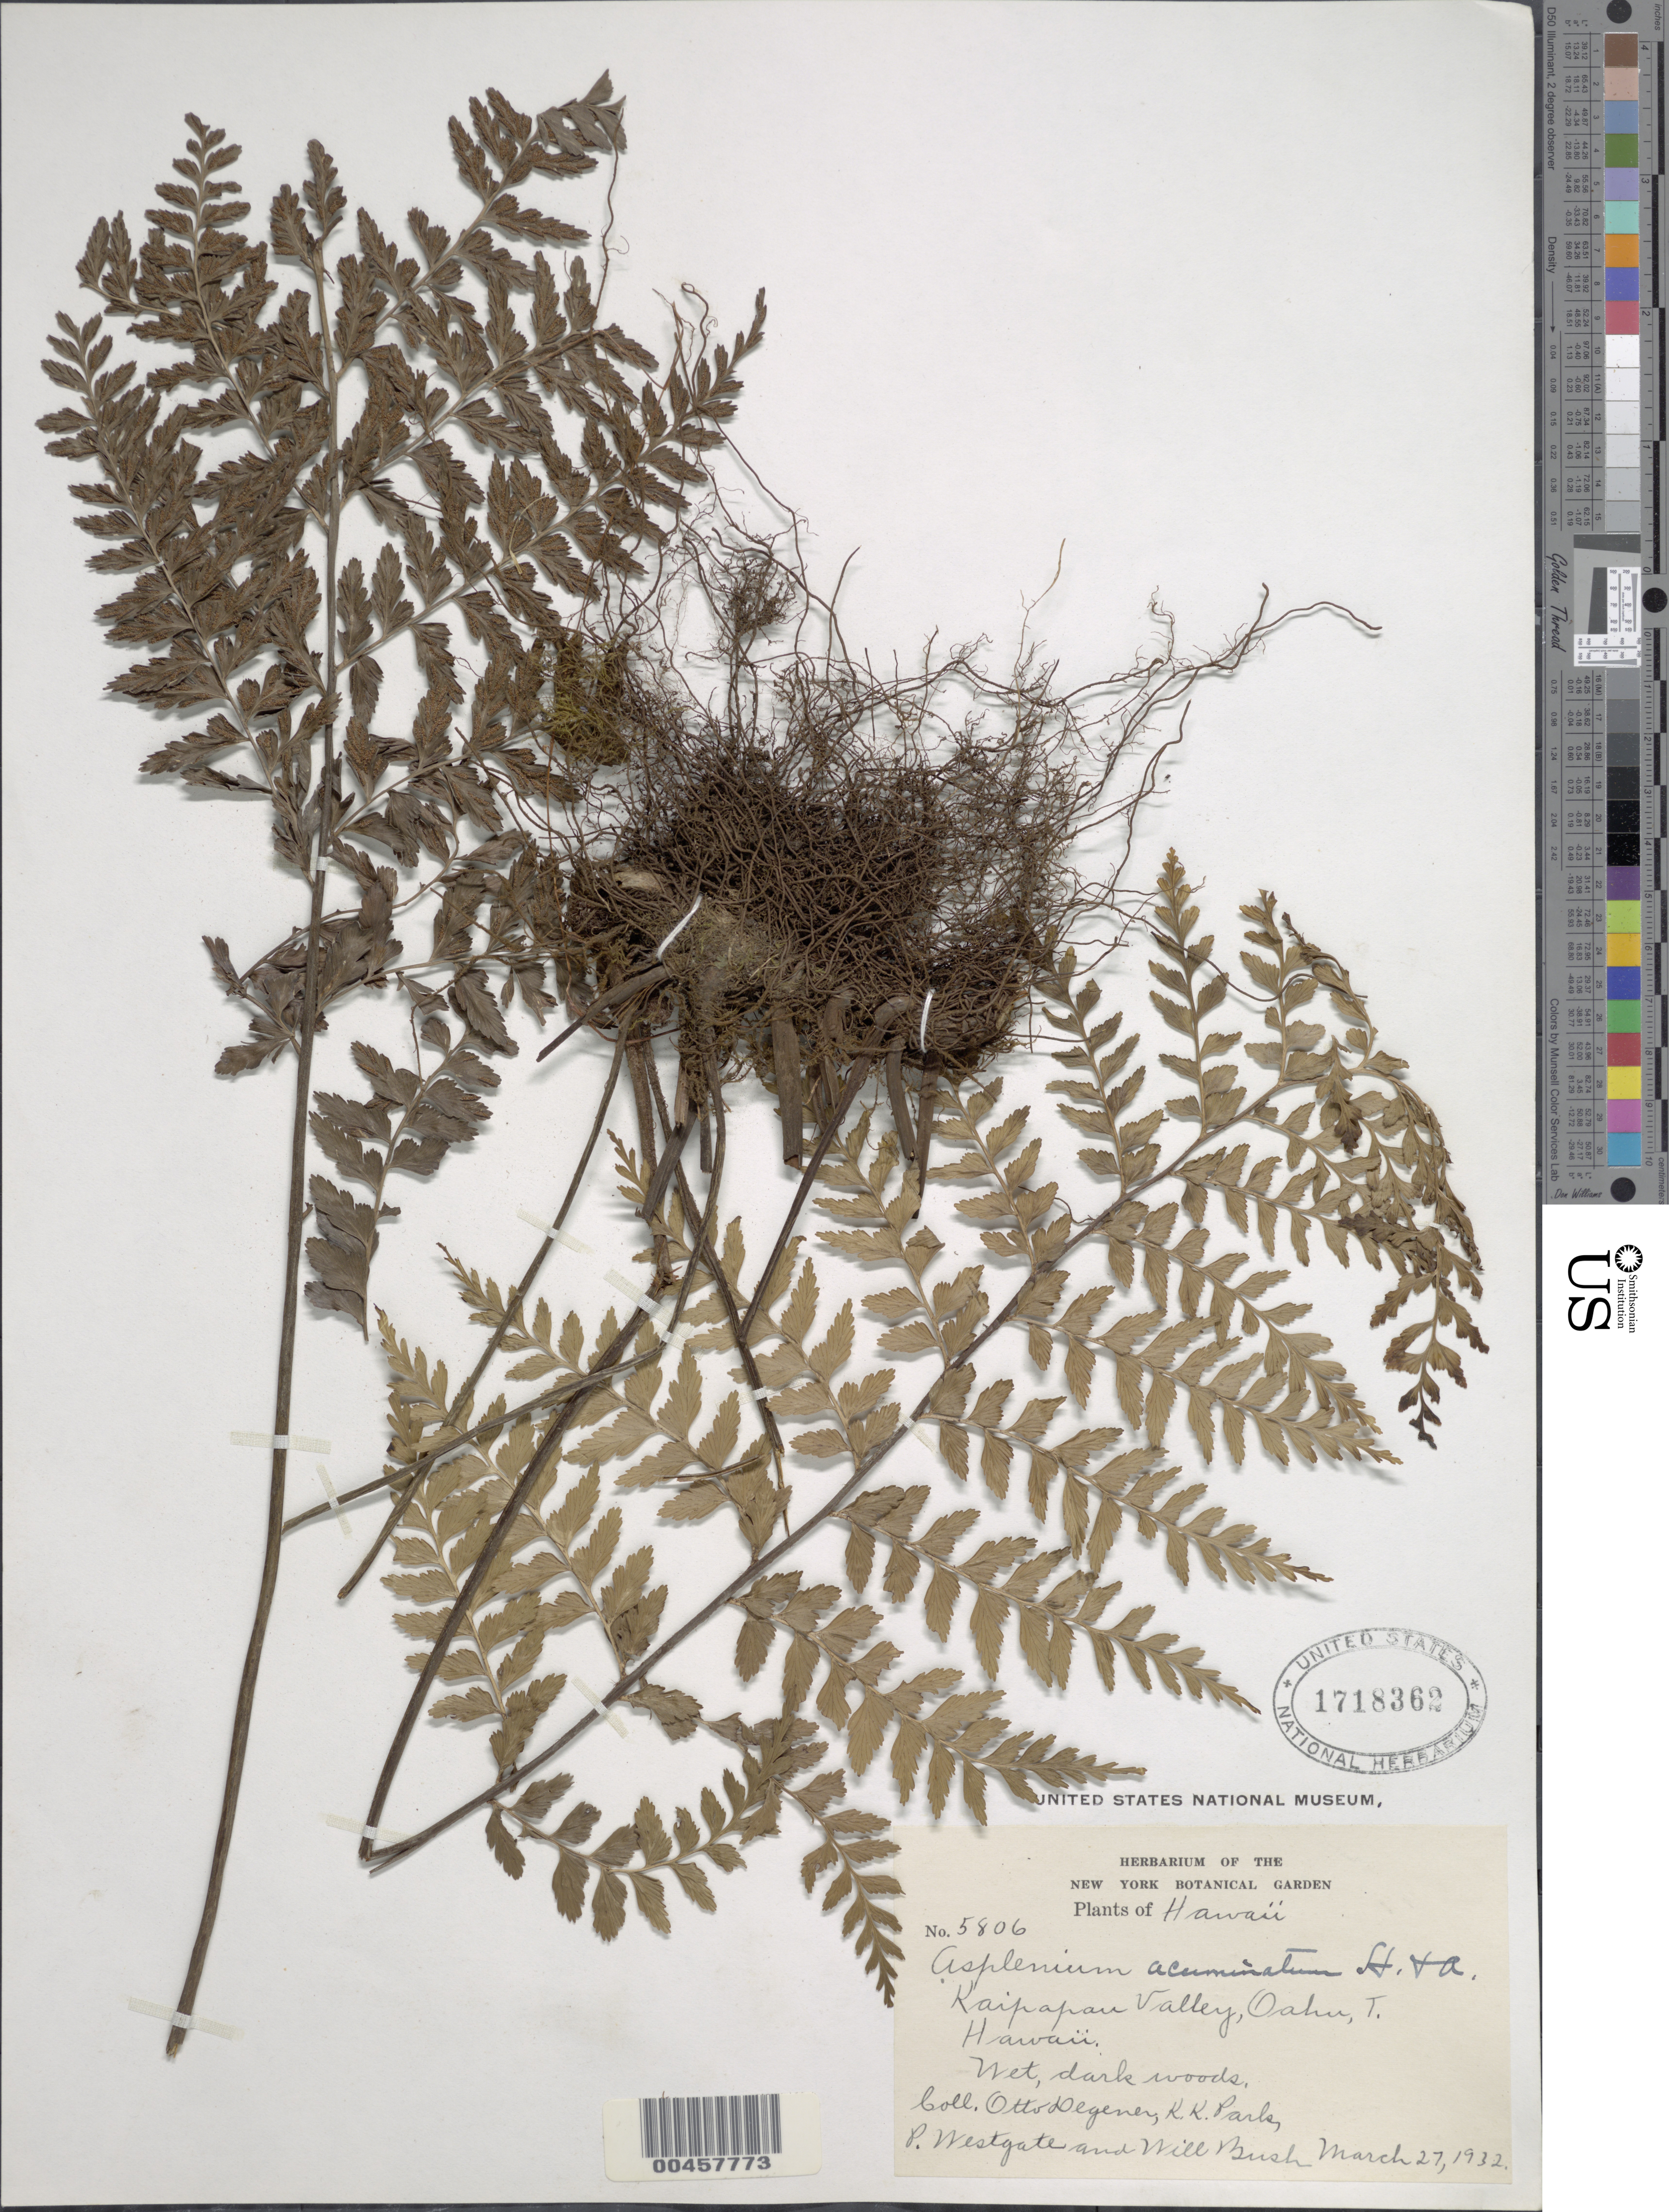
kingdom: Plantae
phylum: Tracheophyta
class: Polypodiopsida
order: Polypodiales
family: Aspleniaceae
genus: Asplenium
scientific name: Asplenium acuminatum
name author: Hook. & Arn.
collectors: O. Degener, K. Park, P. Westgate & W. Bush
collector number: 5806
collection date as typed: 27 Mar 1932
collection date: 1932-03-27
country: United States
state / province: Hawaii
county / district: Honolulu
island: Oahu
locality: Kaipapau Valley, Oahu, T. Hawaii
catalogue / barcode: US 1718362